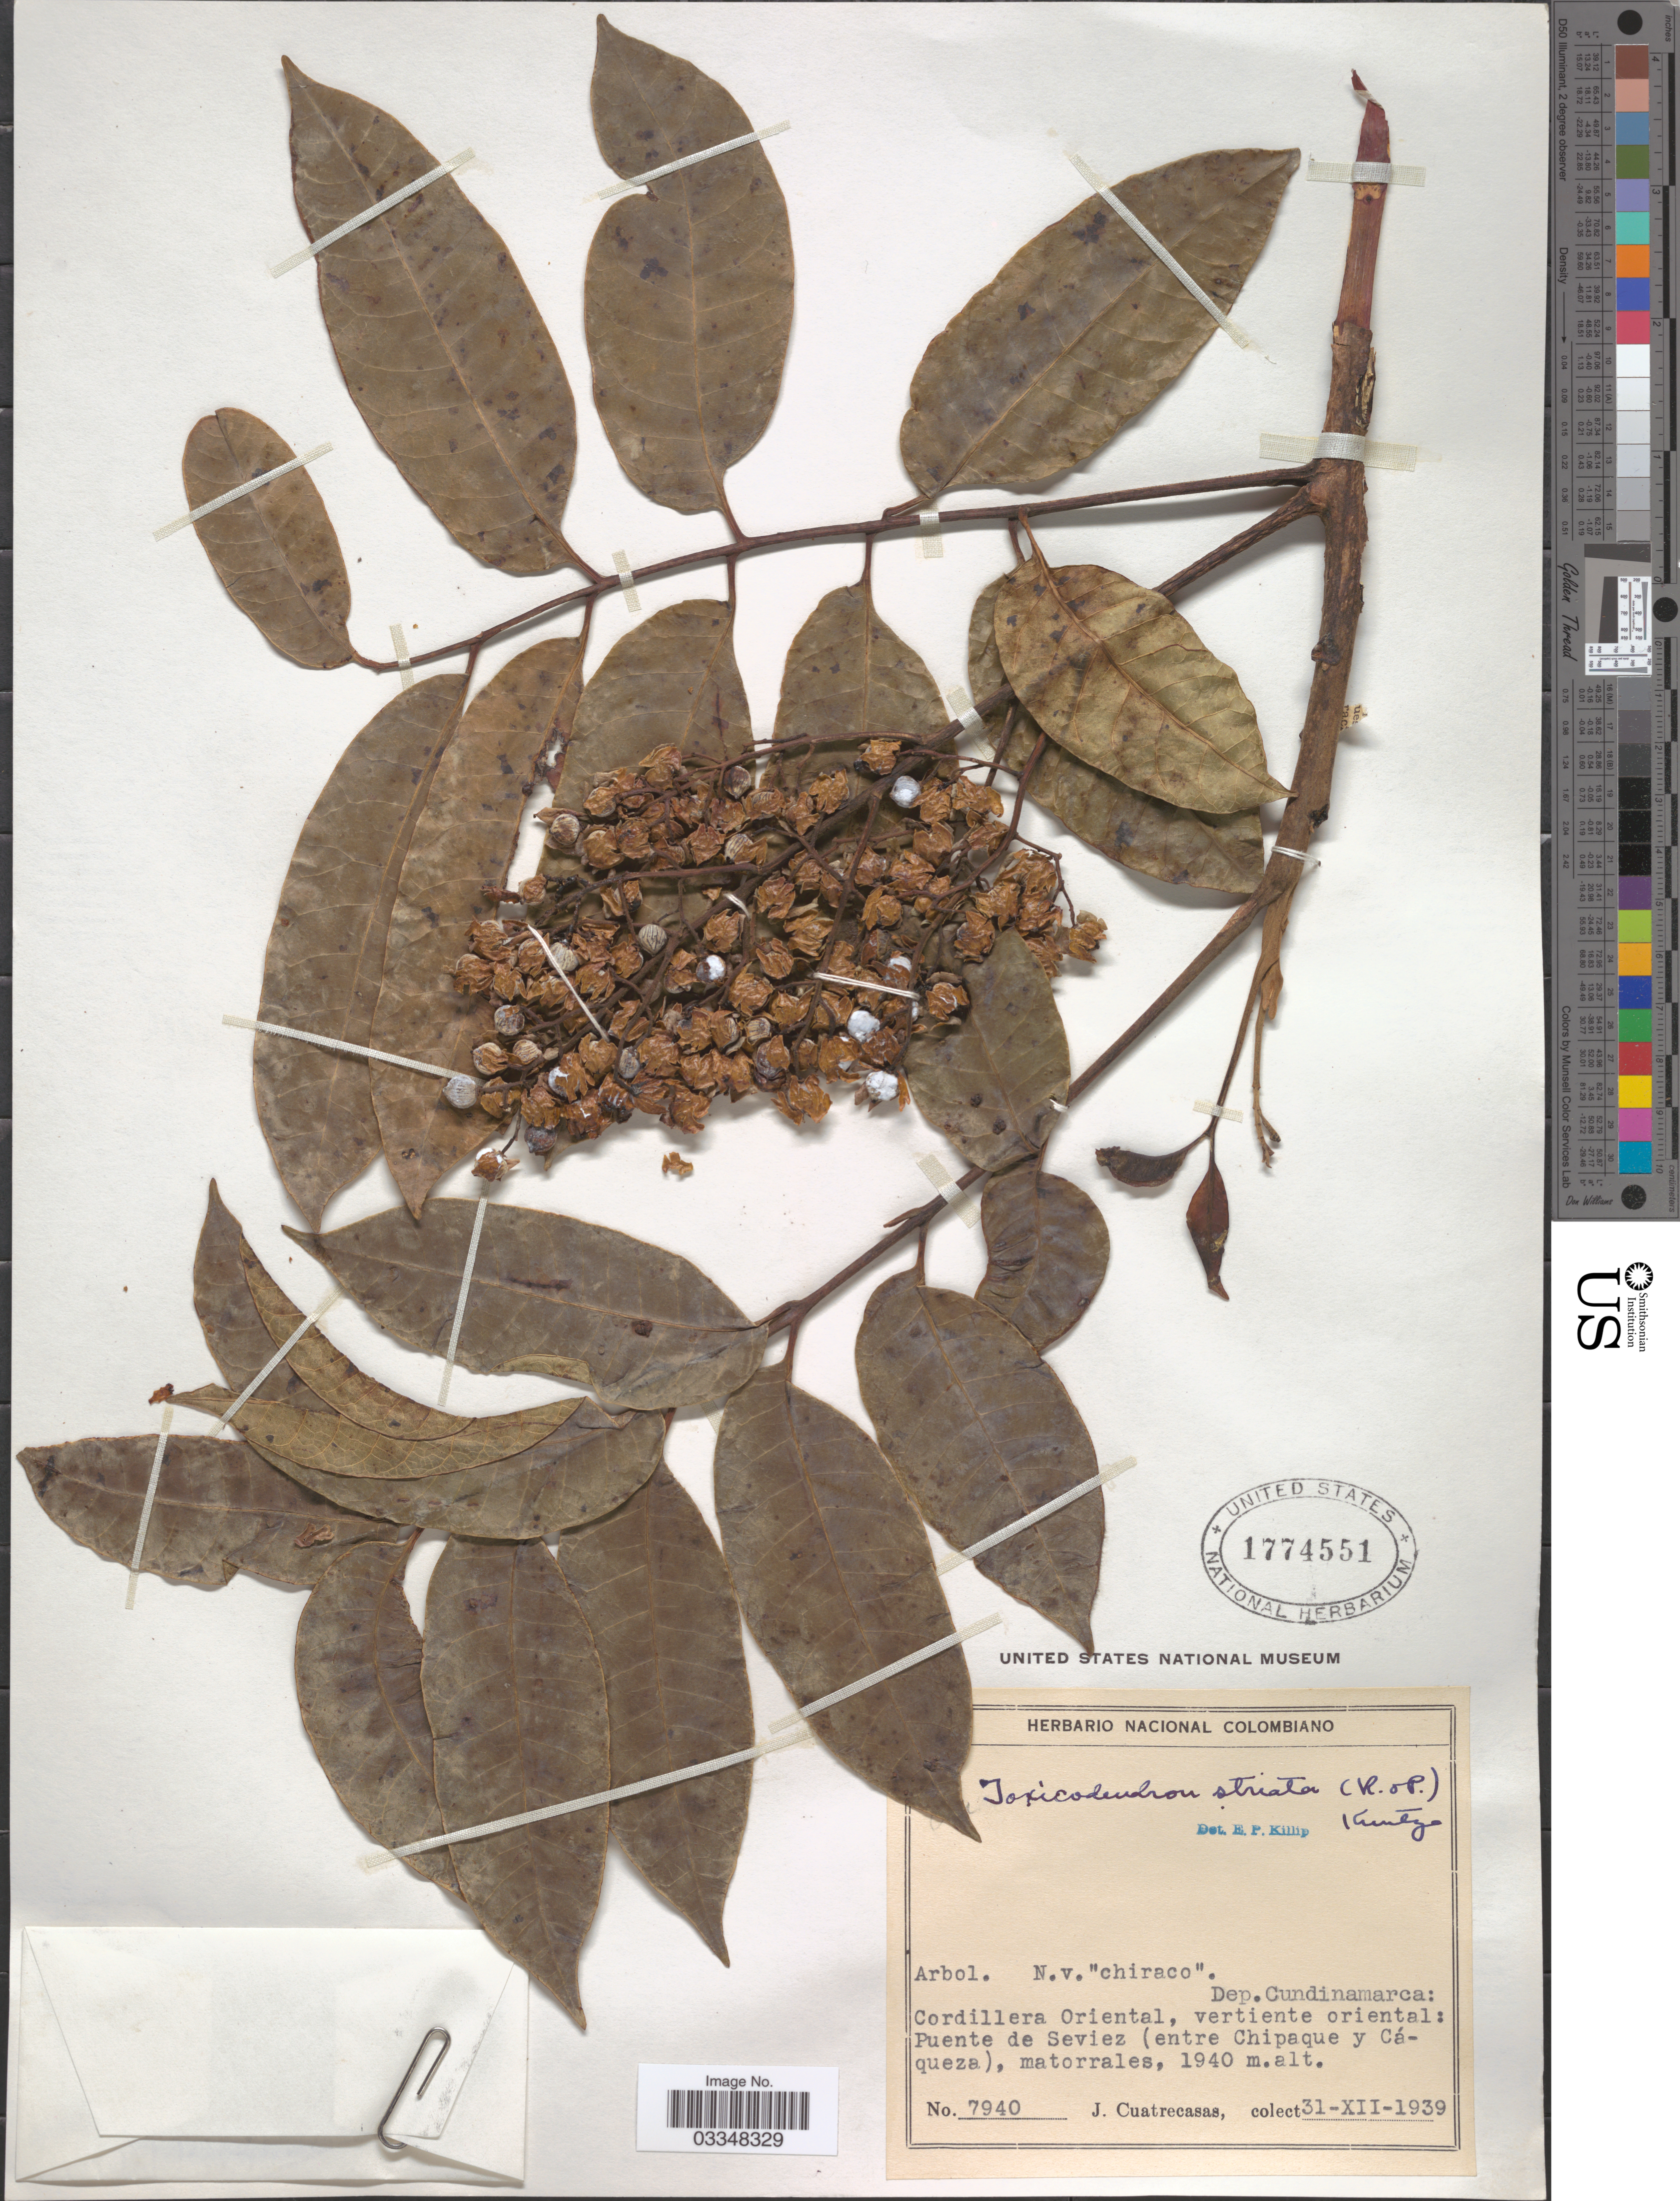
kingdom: Plantae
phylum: Tracheophyta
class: Magnoliopsida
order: Sapindales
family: Anacardiaceae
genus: Toxicodendron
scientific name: Toxicodendron striatum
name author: (Ruiz & Pav.) Kuntze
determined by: Mitchell, John D.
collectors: J. Cuatrecasas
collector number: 7940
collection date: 1939-12-31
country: Colombia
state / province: Cundinamarca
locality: Dep. Cundinamarca: Cordillera Oriental, vertiente oriental: Puente de Seviez (entre Chipaque y Cáqueza).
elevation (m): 1940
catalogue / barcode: US 1774551